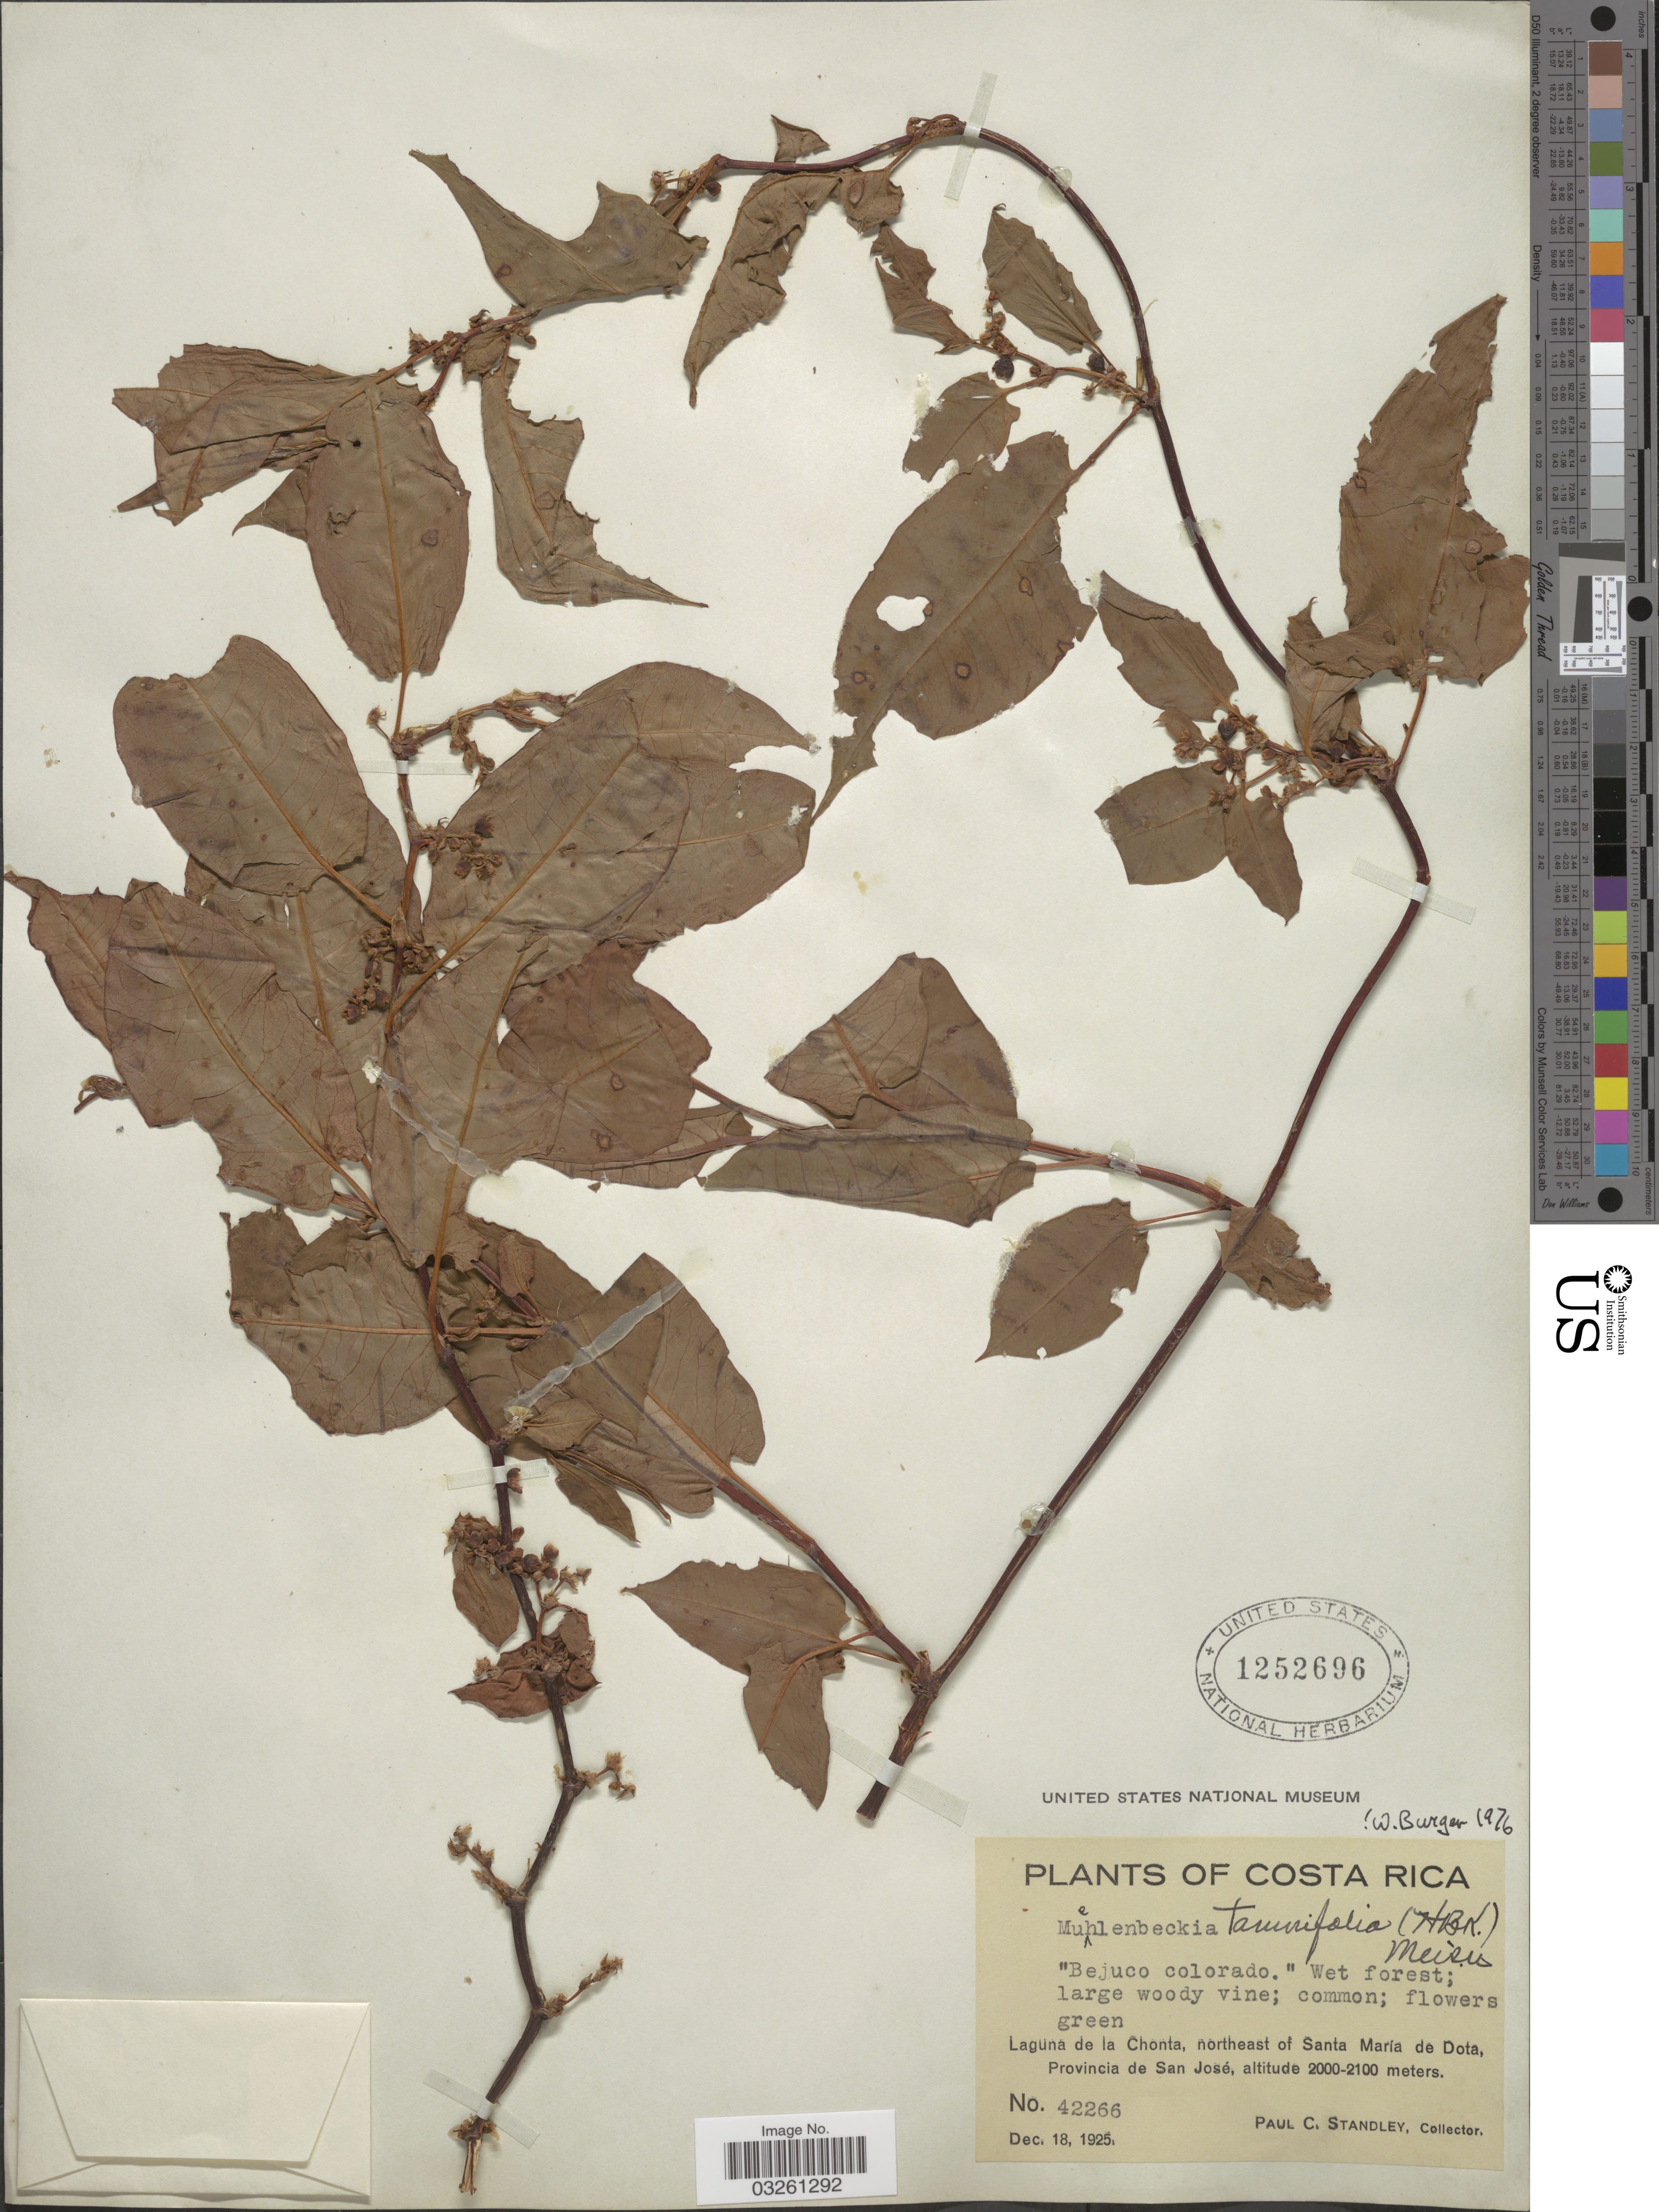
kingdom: Plantae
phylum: Tracheophyta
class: Magnoliopsida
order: Caryophyllales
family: Polygonaceae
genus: Muehlenbeckia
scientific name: Muehlenbeckia tamnifolia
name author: (Kunth) Meisn.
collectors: P. C. Standley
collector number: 42266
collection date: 1925-12-18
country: Costa Rica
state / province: San José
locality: Laguna de la Chonta, northeast of Santa Maria de Dota.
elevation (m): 2000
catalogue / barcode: US 1252696